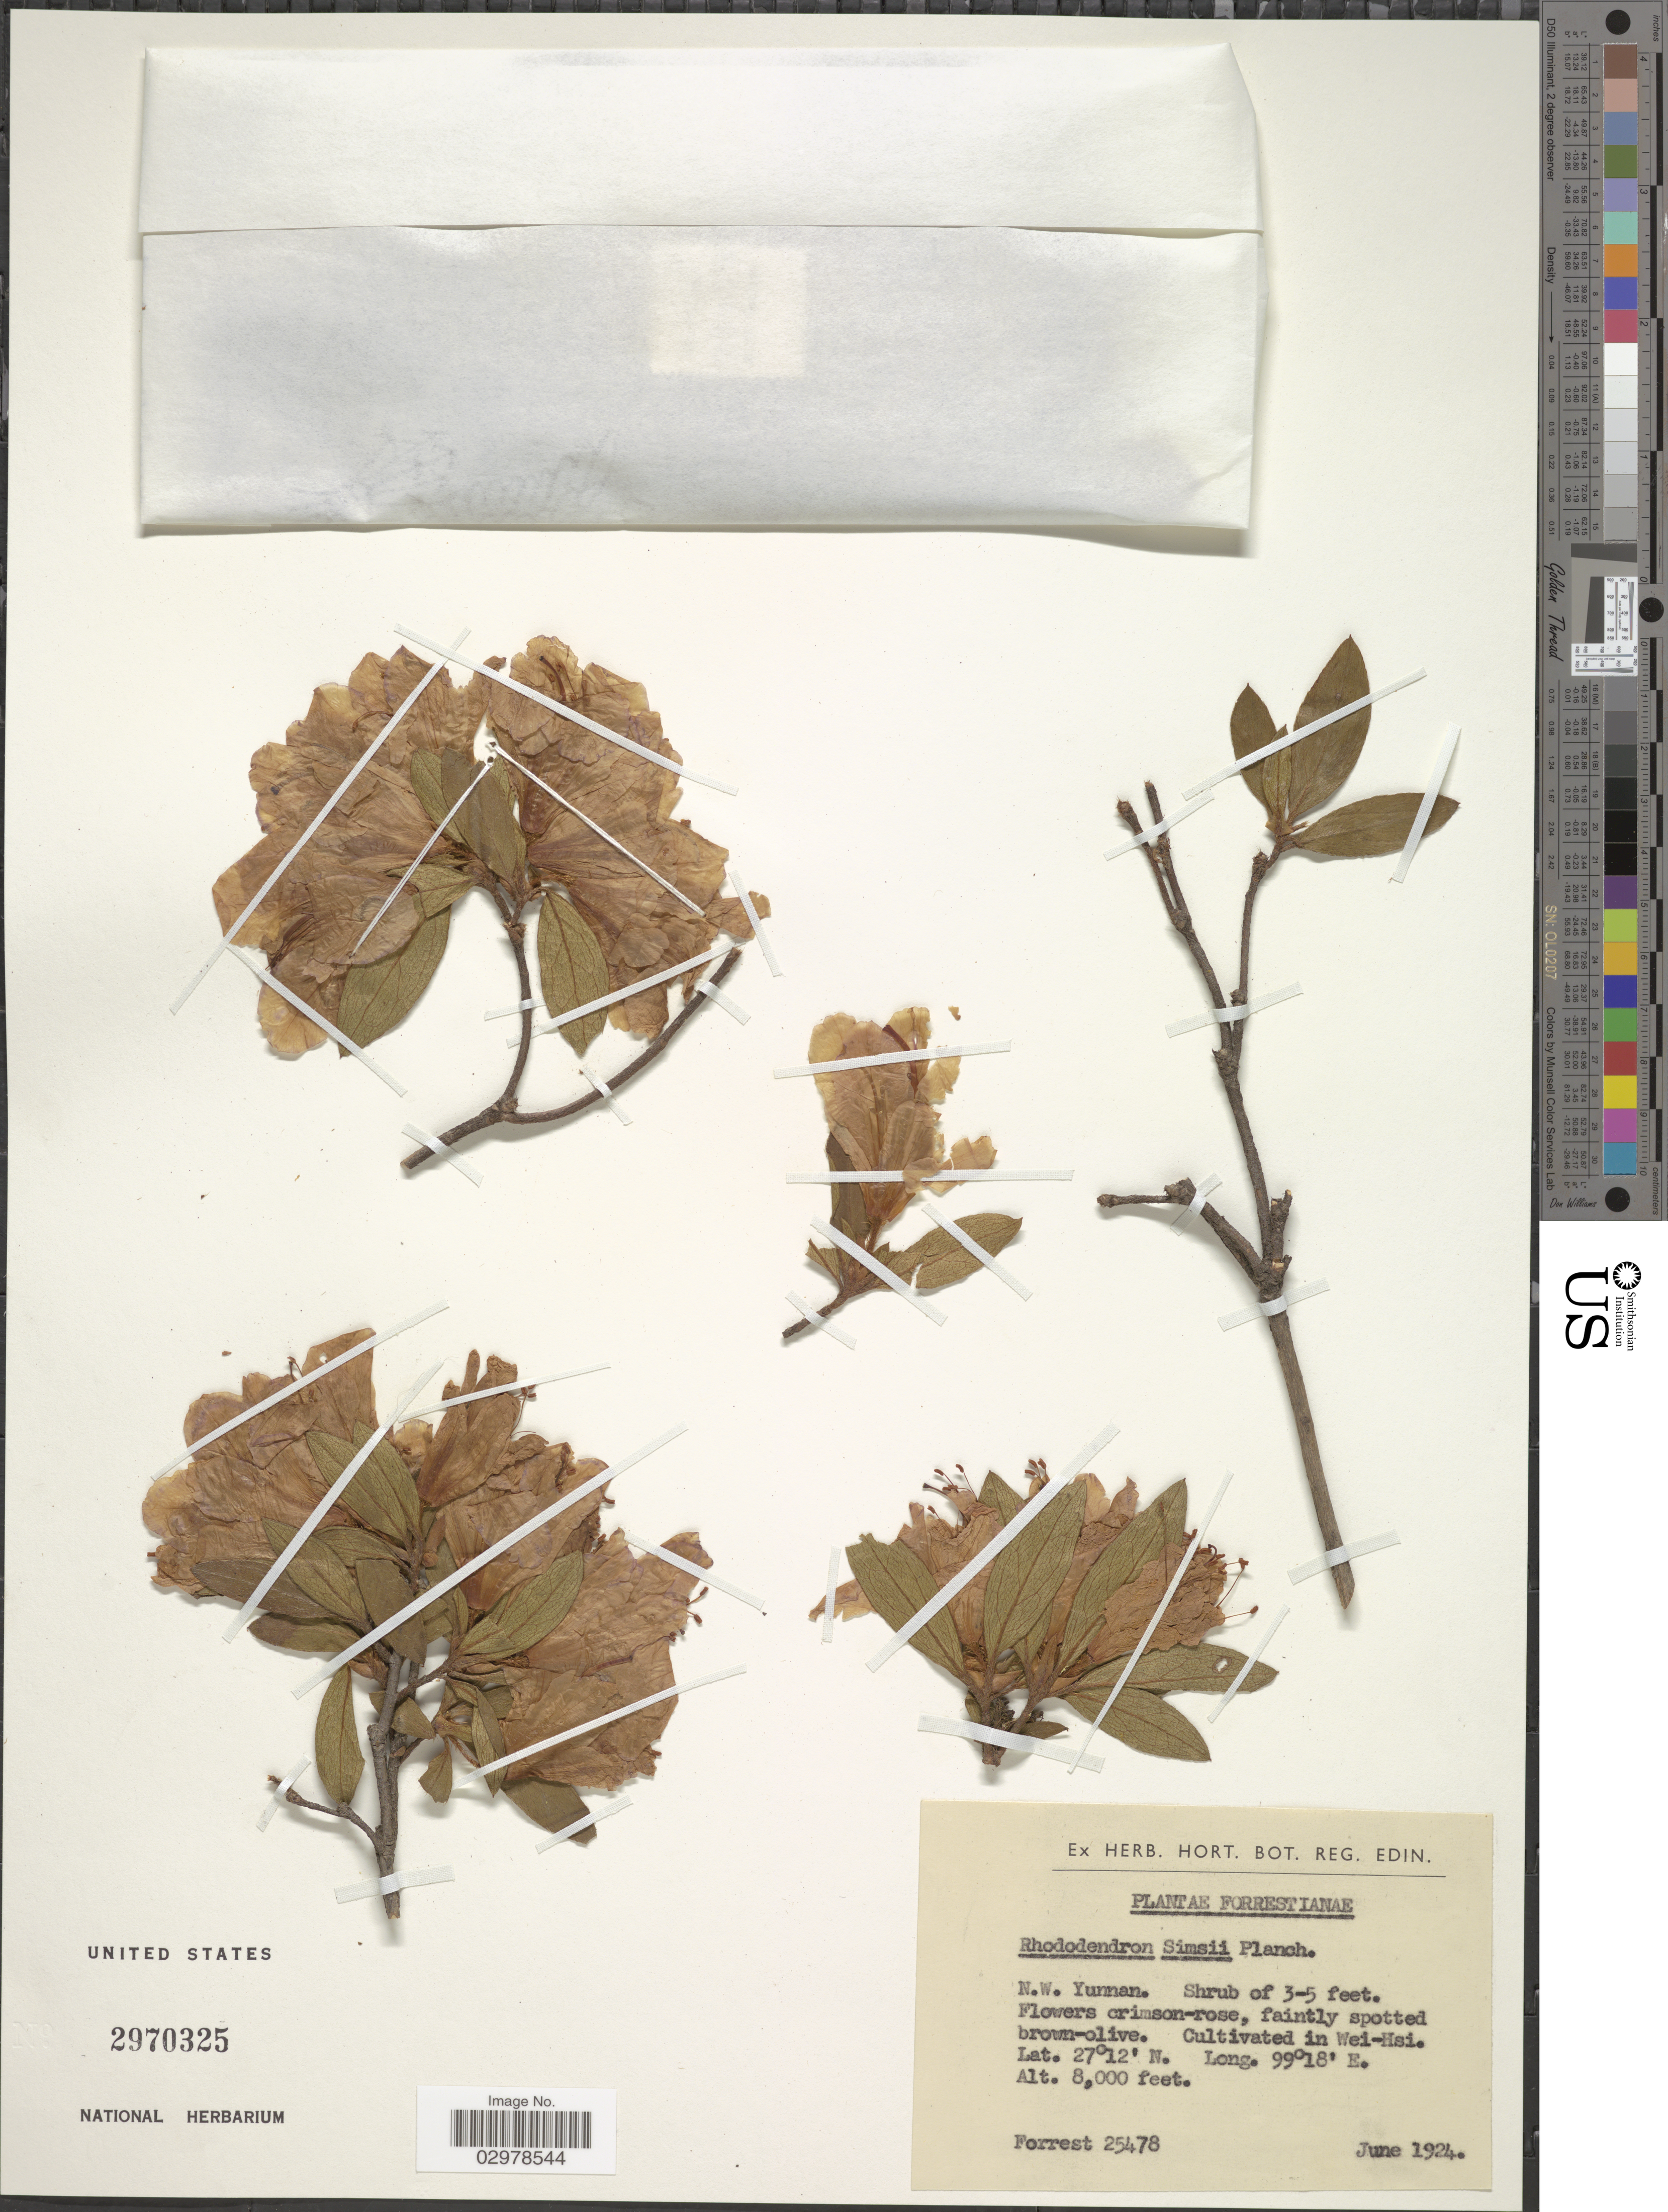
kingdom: Plantae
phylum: Tracheophyta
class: Magnoliopsida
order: Ericales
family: Ericaceae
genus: Rhododendron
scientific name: Rhododendron simsii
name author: Planch.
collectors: -. Forrest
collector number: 25478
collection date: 1924-06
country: China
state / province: Yunnan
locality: N.W. Yunnan. Cultivated in Wei-Hsi.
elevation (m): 2438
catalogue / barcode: US 2970325